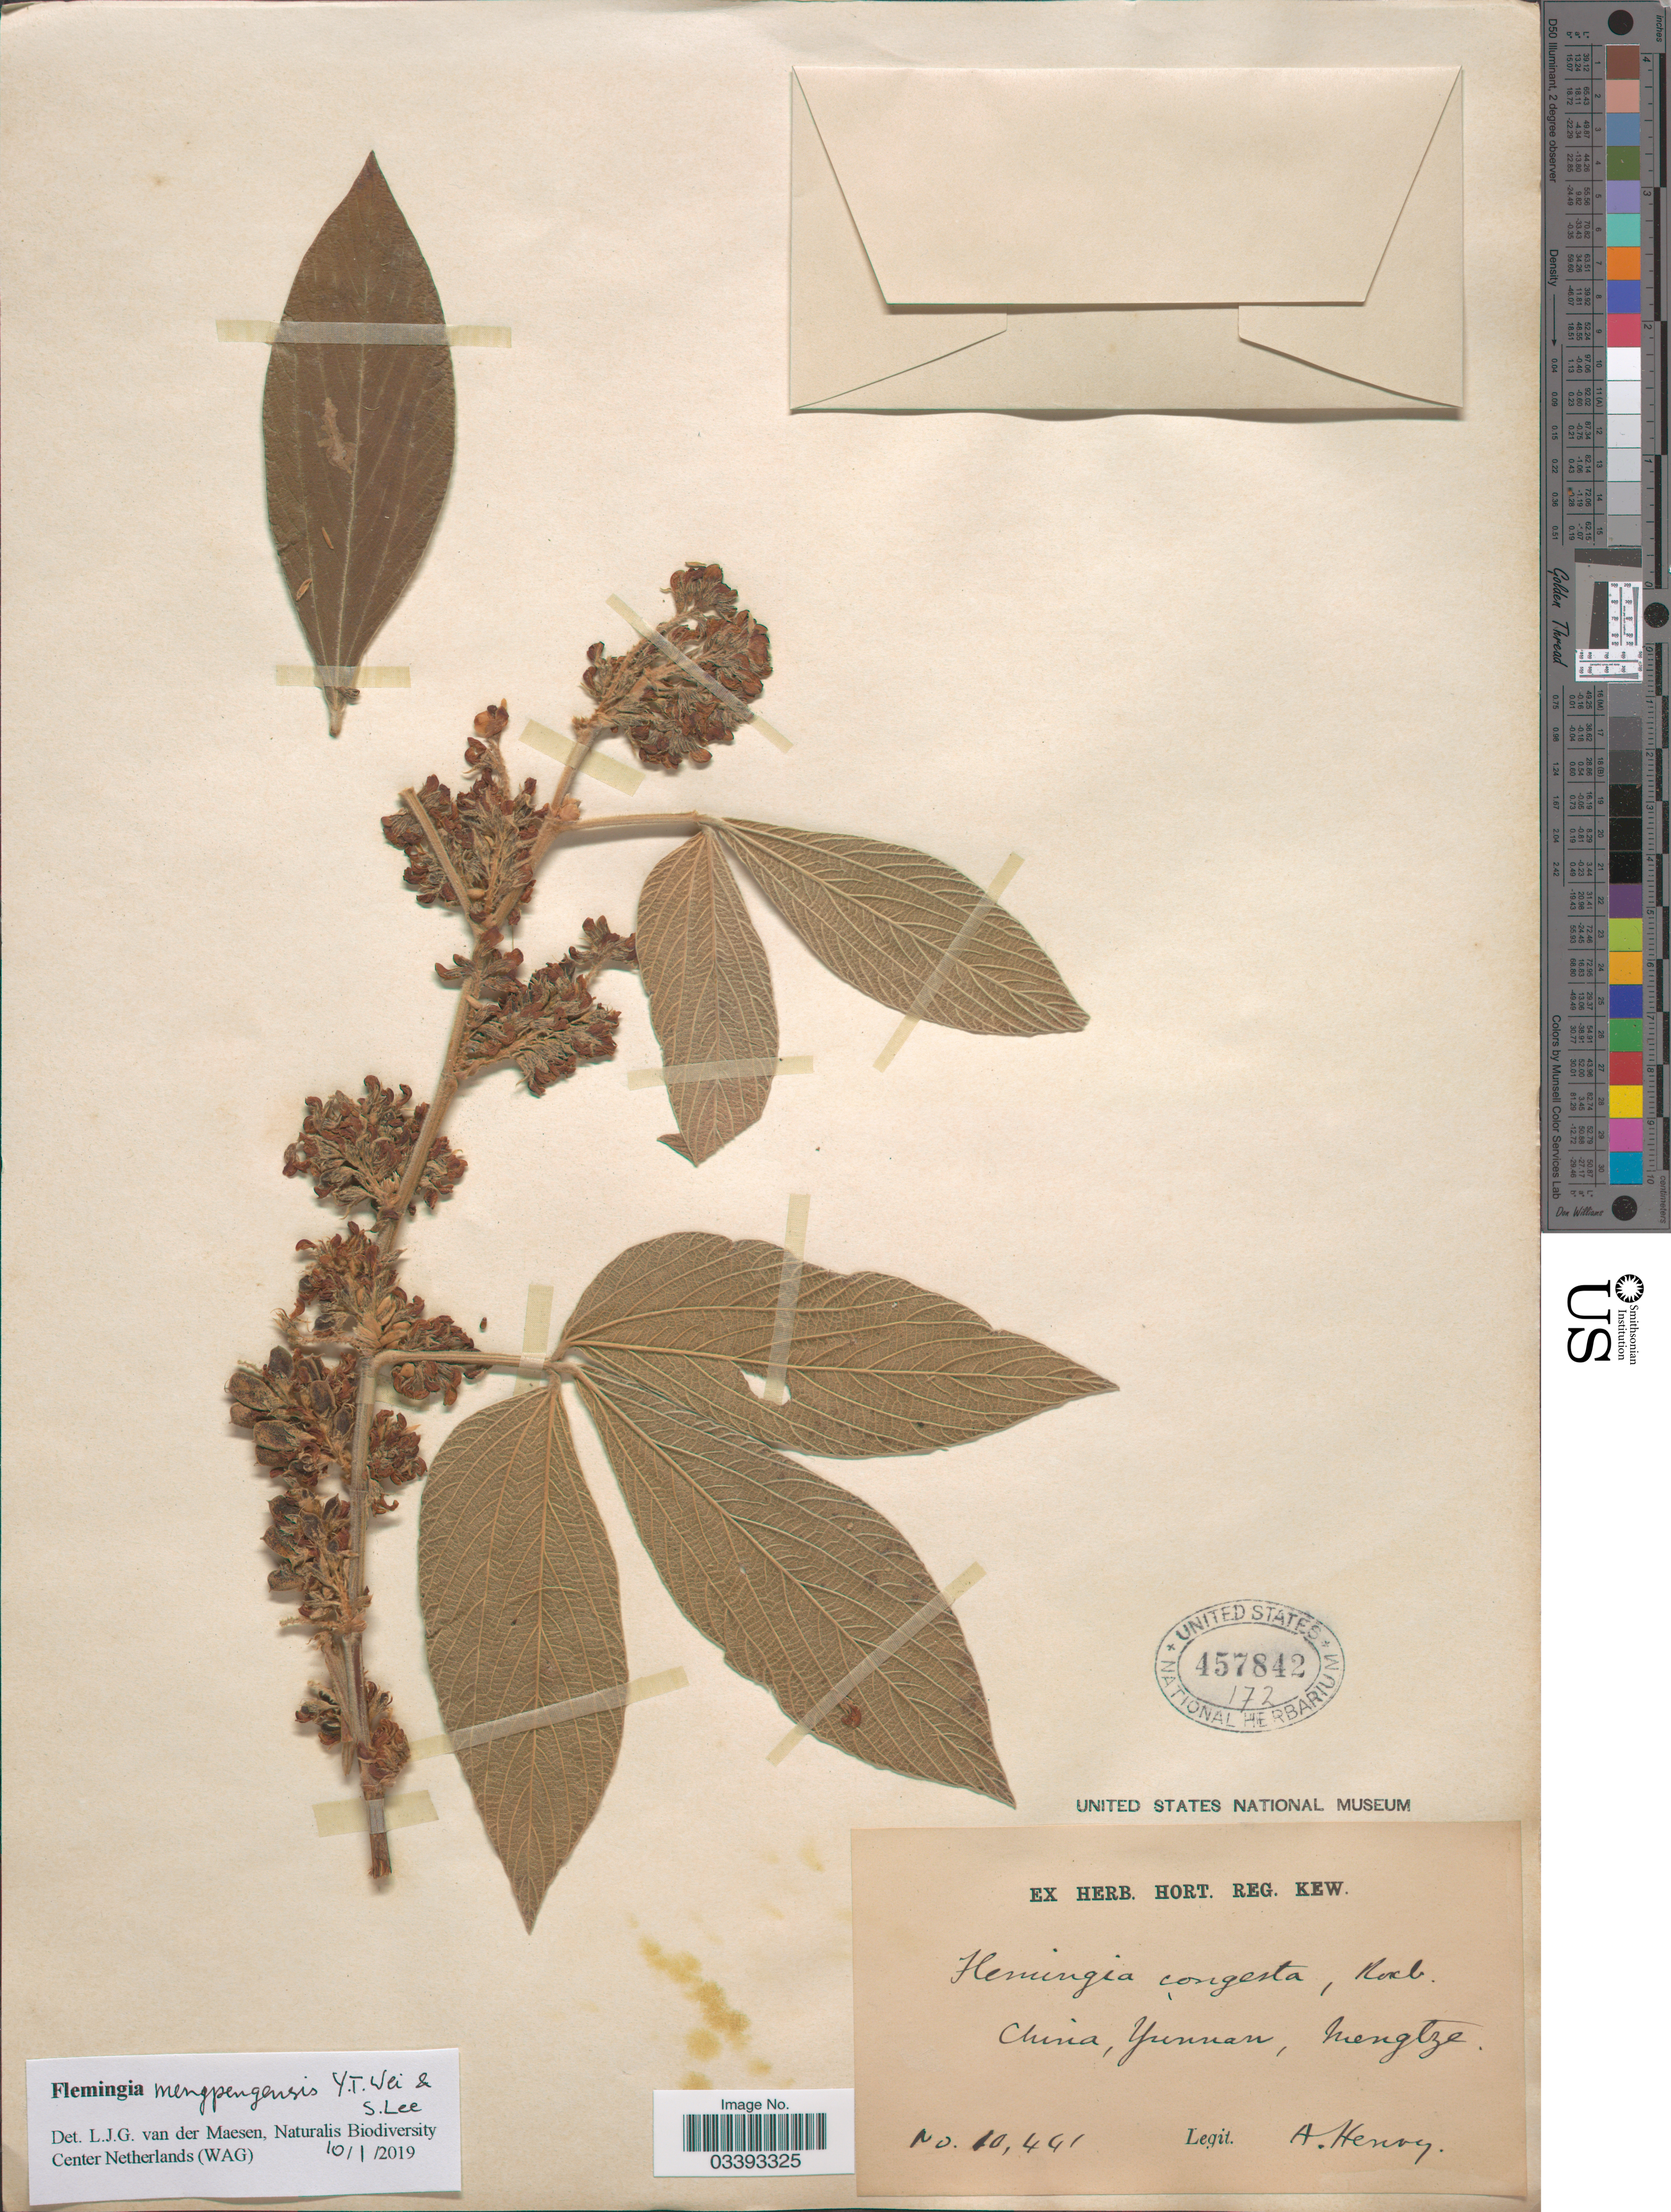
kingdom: Plantae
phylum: Tracheophyta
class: Magnoliopsida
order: Fabales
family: Fabaceae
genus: Flemingia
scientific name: Flemingia mengpengensis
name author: Y.T. Wei & S.K. Lee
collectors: A. Henry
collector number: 10441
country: China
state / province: Yunnan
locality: Mengtze.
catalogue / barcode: US 457842